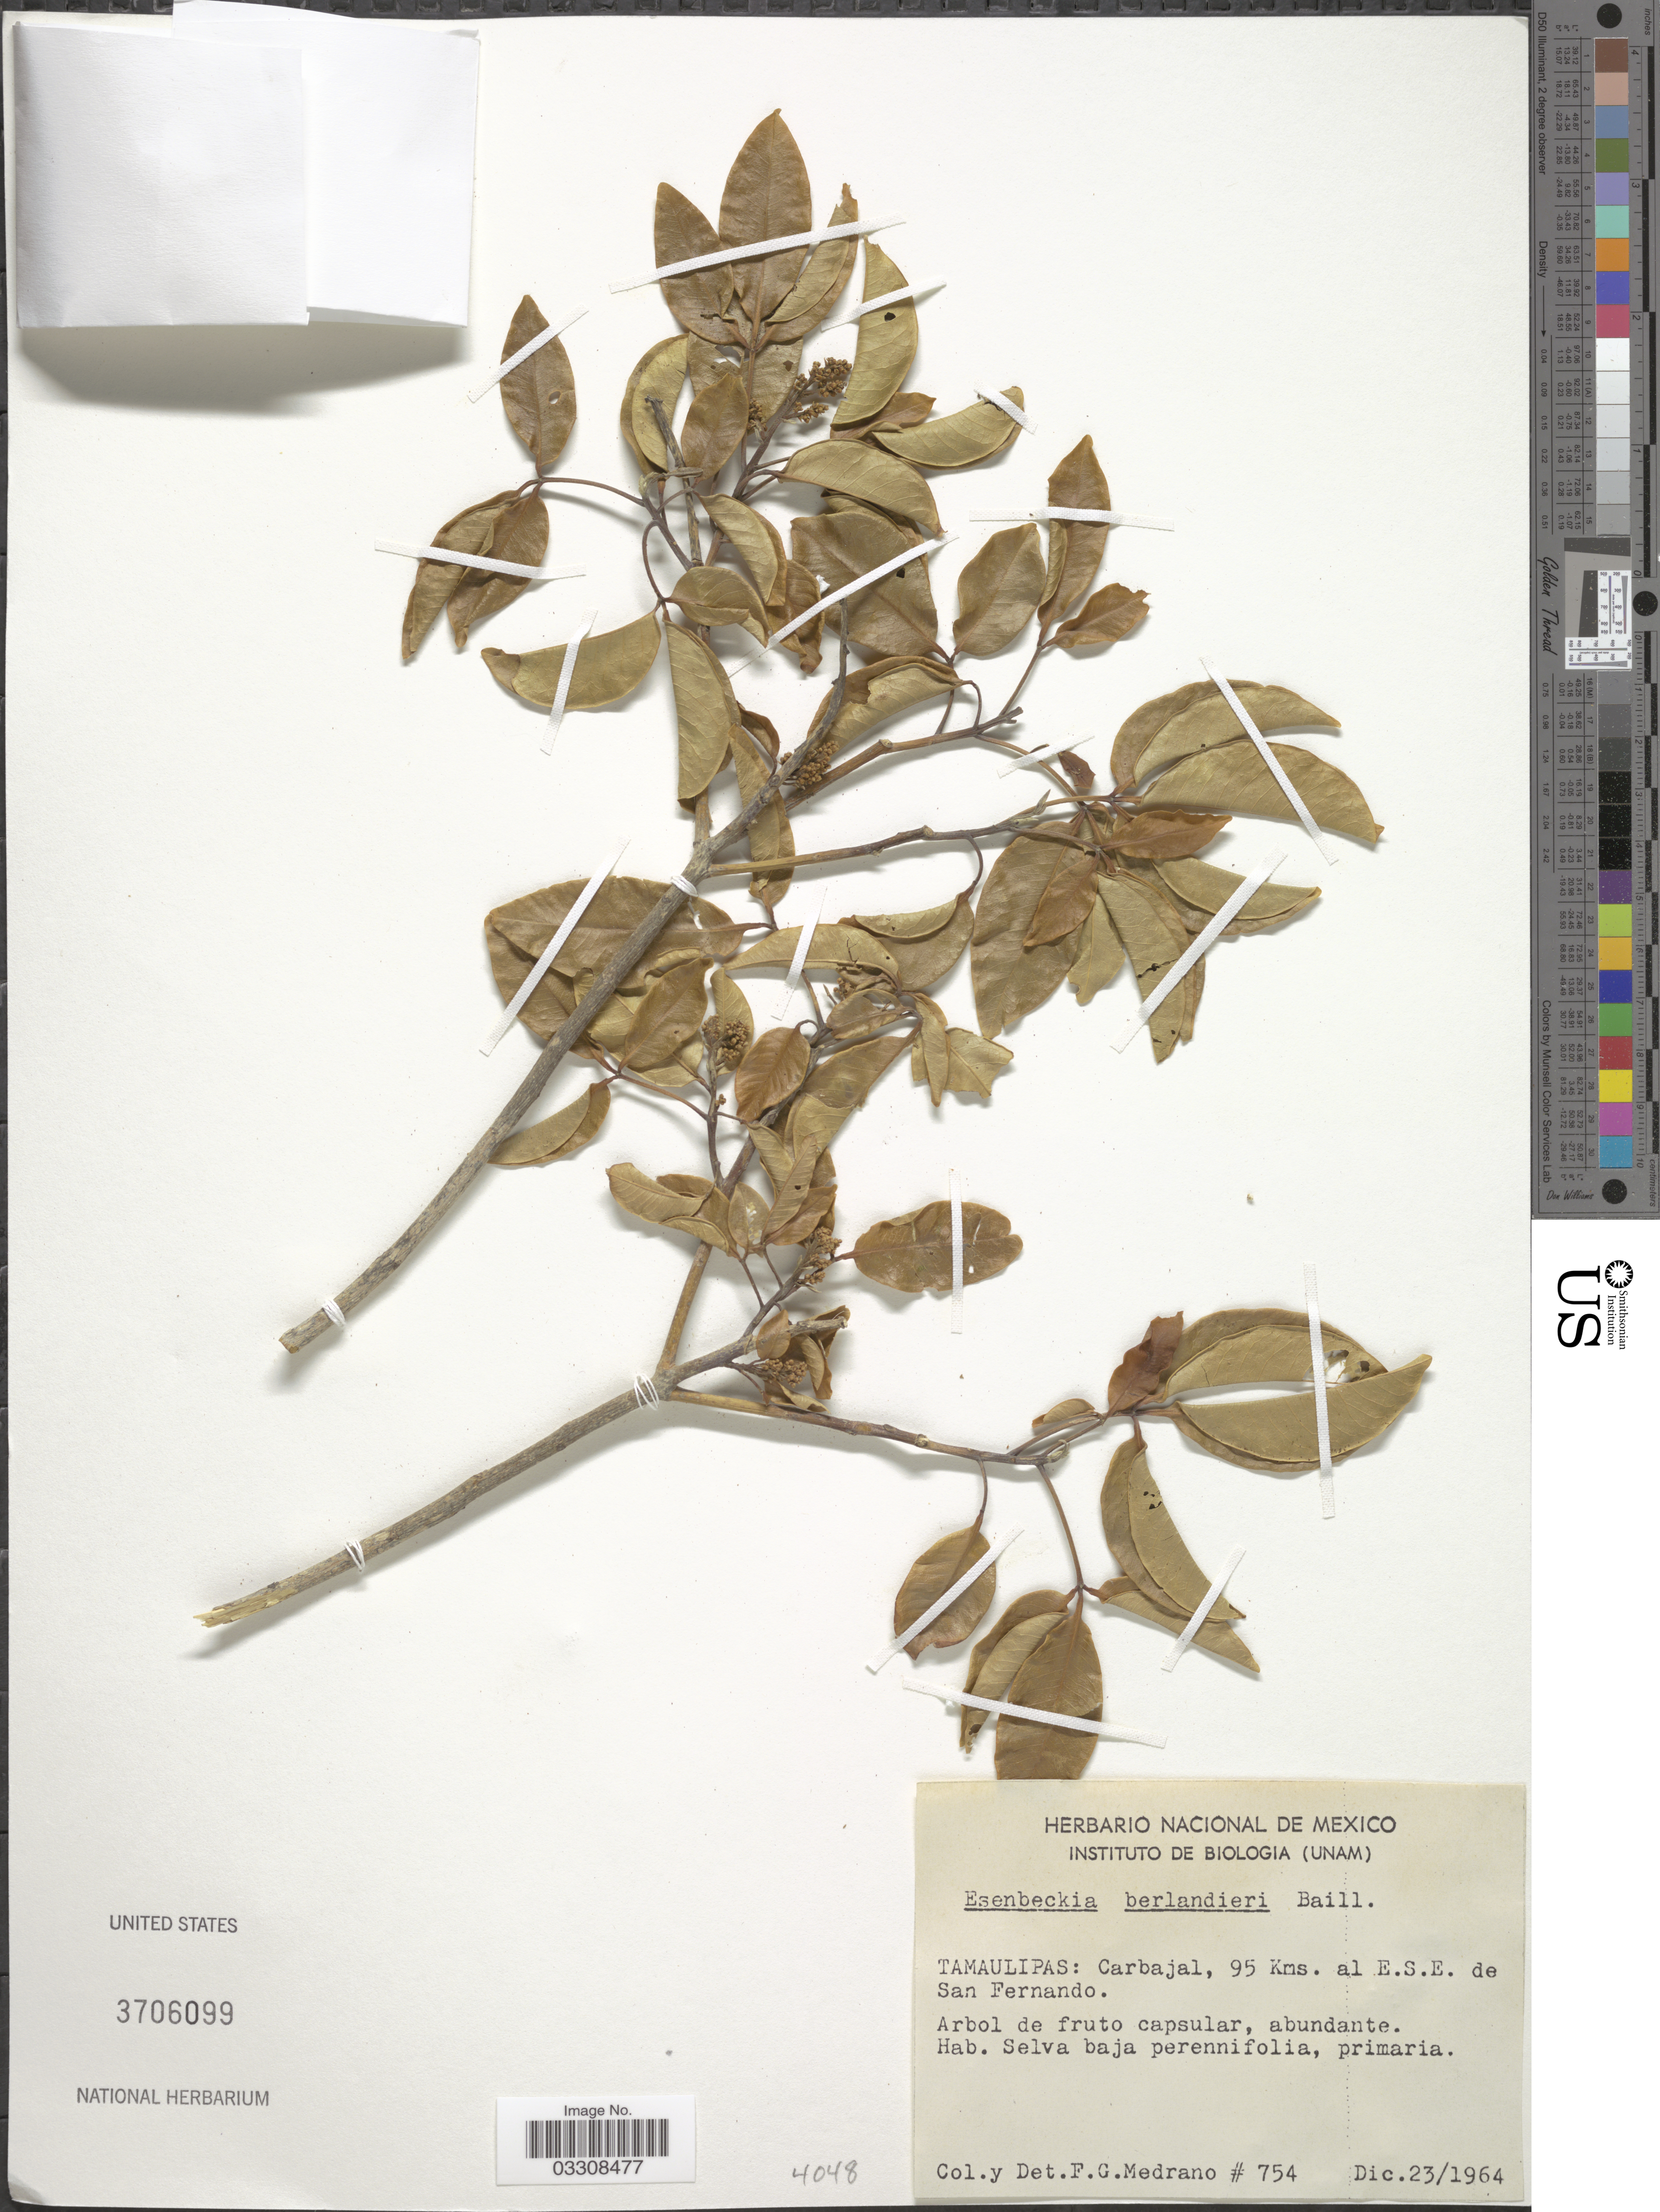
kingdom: Plantae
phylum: Tracheophyta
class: Magnoliopsida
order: Sapindales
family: Rutaceae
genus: Esenbeckia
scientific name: Esenbeckia berlandieri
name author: Baill. ex Hemsl.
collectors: F. Medrano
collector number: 754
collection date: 1964-12-23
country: Mexico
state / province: Tamaulipas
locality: Carbajal, 95 Kms. al E.S.E. de San Fernando.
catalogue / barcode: US 3706099